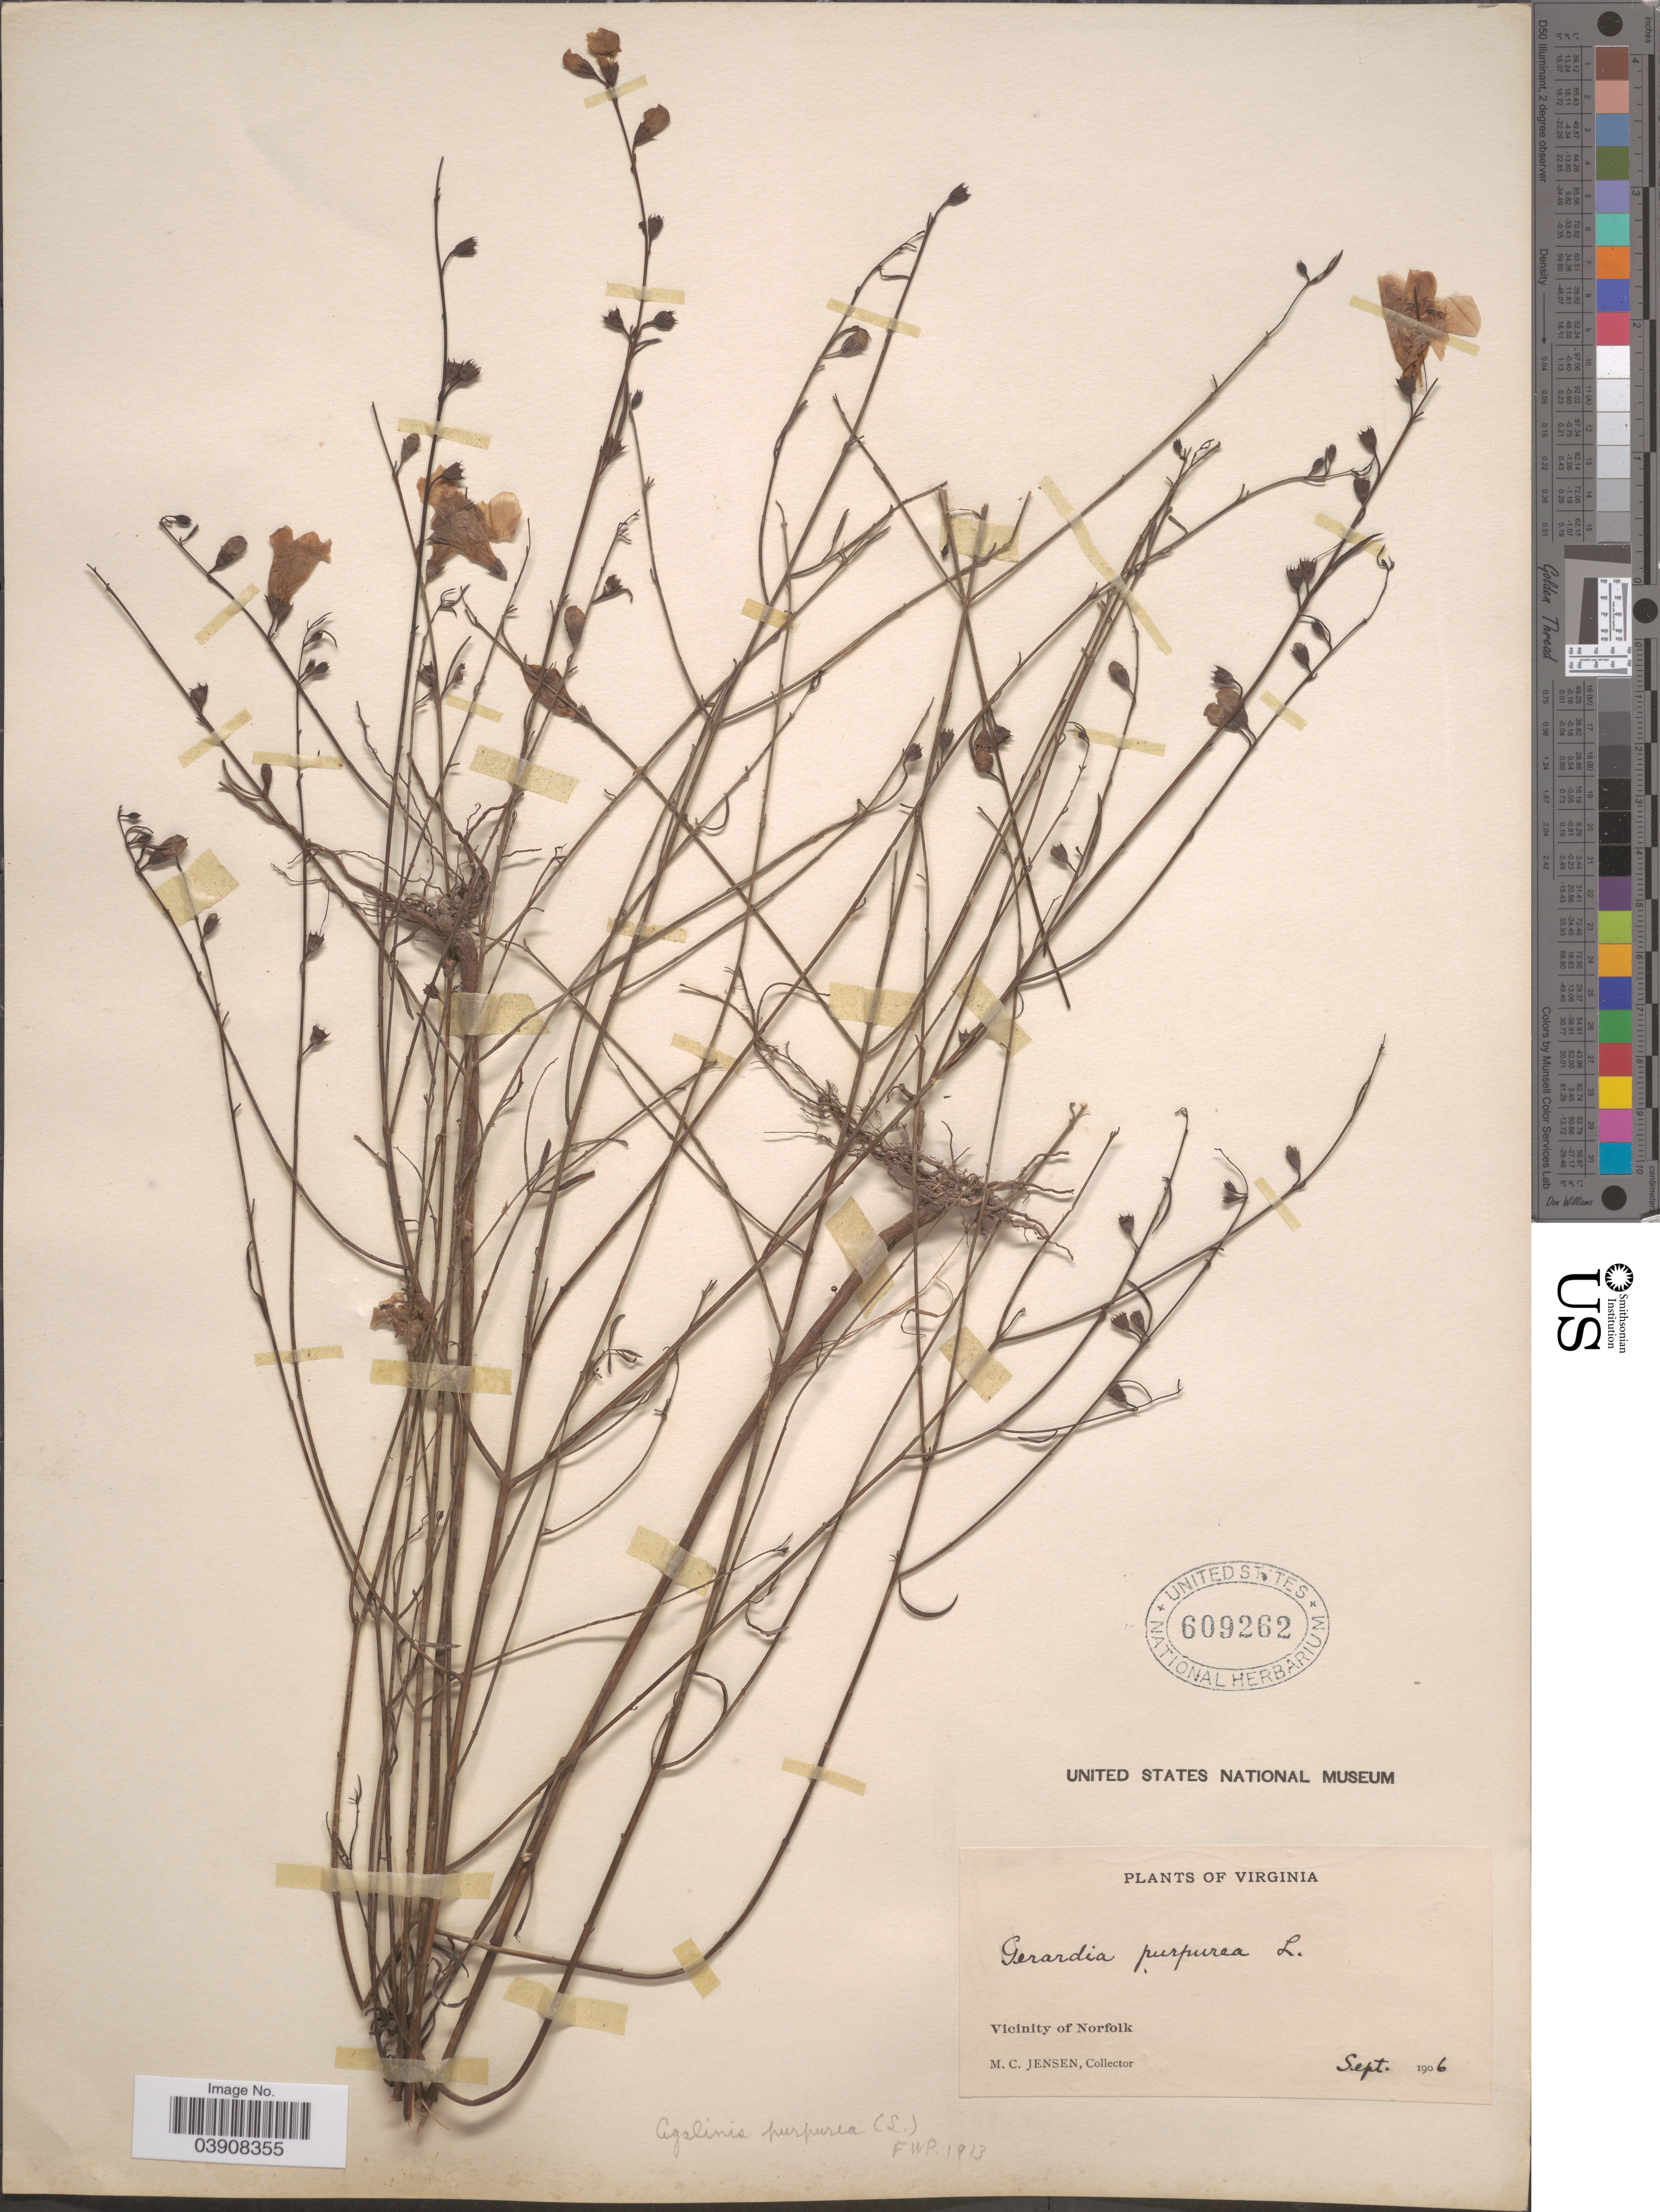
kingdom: Plantae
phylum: Tracheophyta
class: Magnoliopsida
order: Lamiales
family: Orobanchaceae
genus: Agalinis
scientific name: Agalinis purpurea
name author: (L.) Pennell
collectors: M. C. Jensen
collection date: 1906-09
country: United States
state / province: Virginia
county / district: City of Norfolk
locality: Vicinity of Norfolk.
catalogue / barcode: US 609262